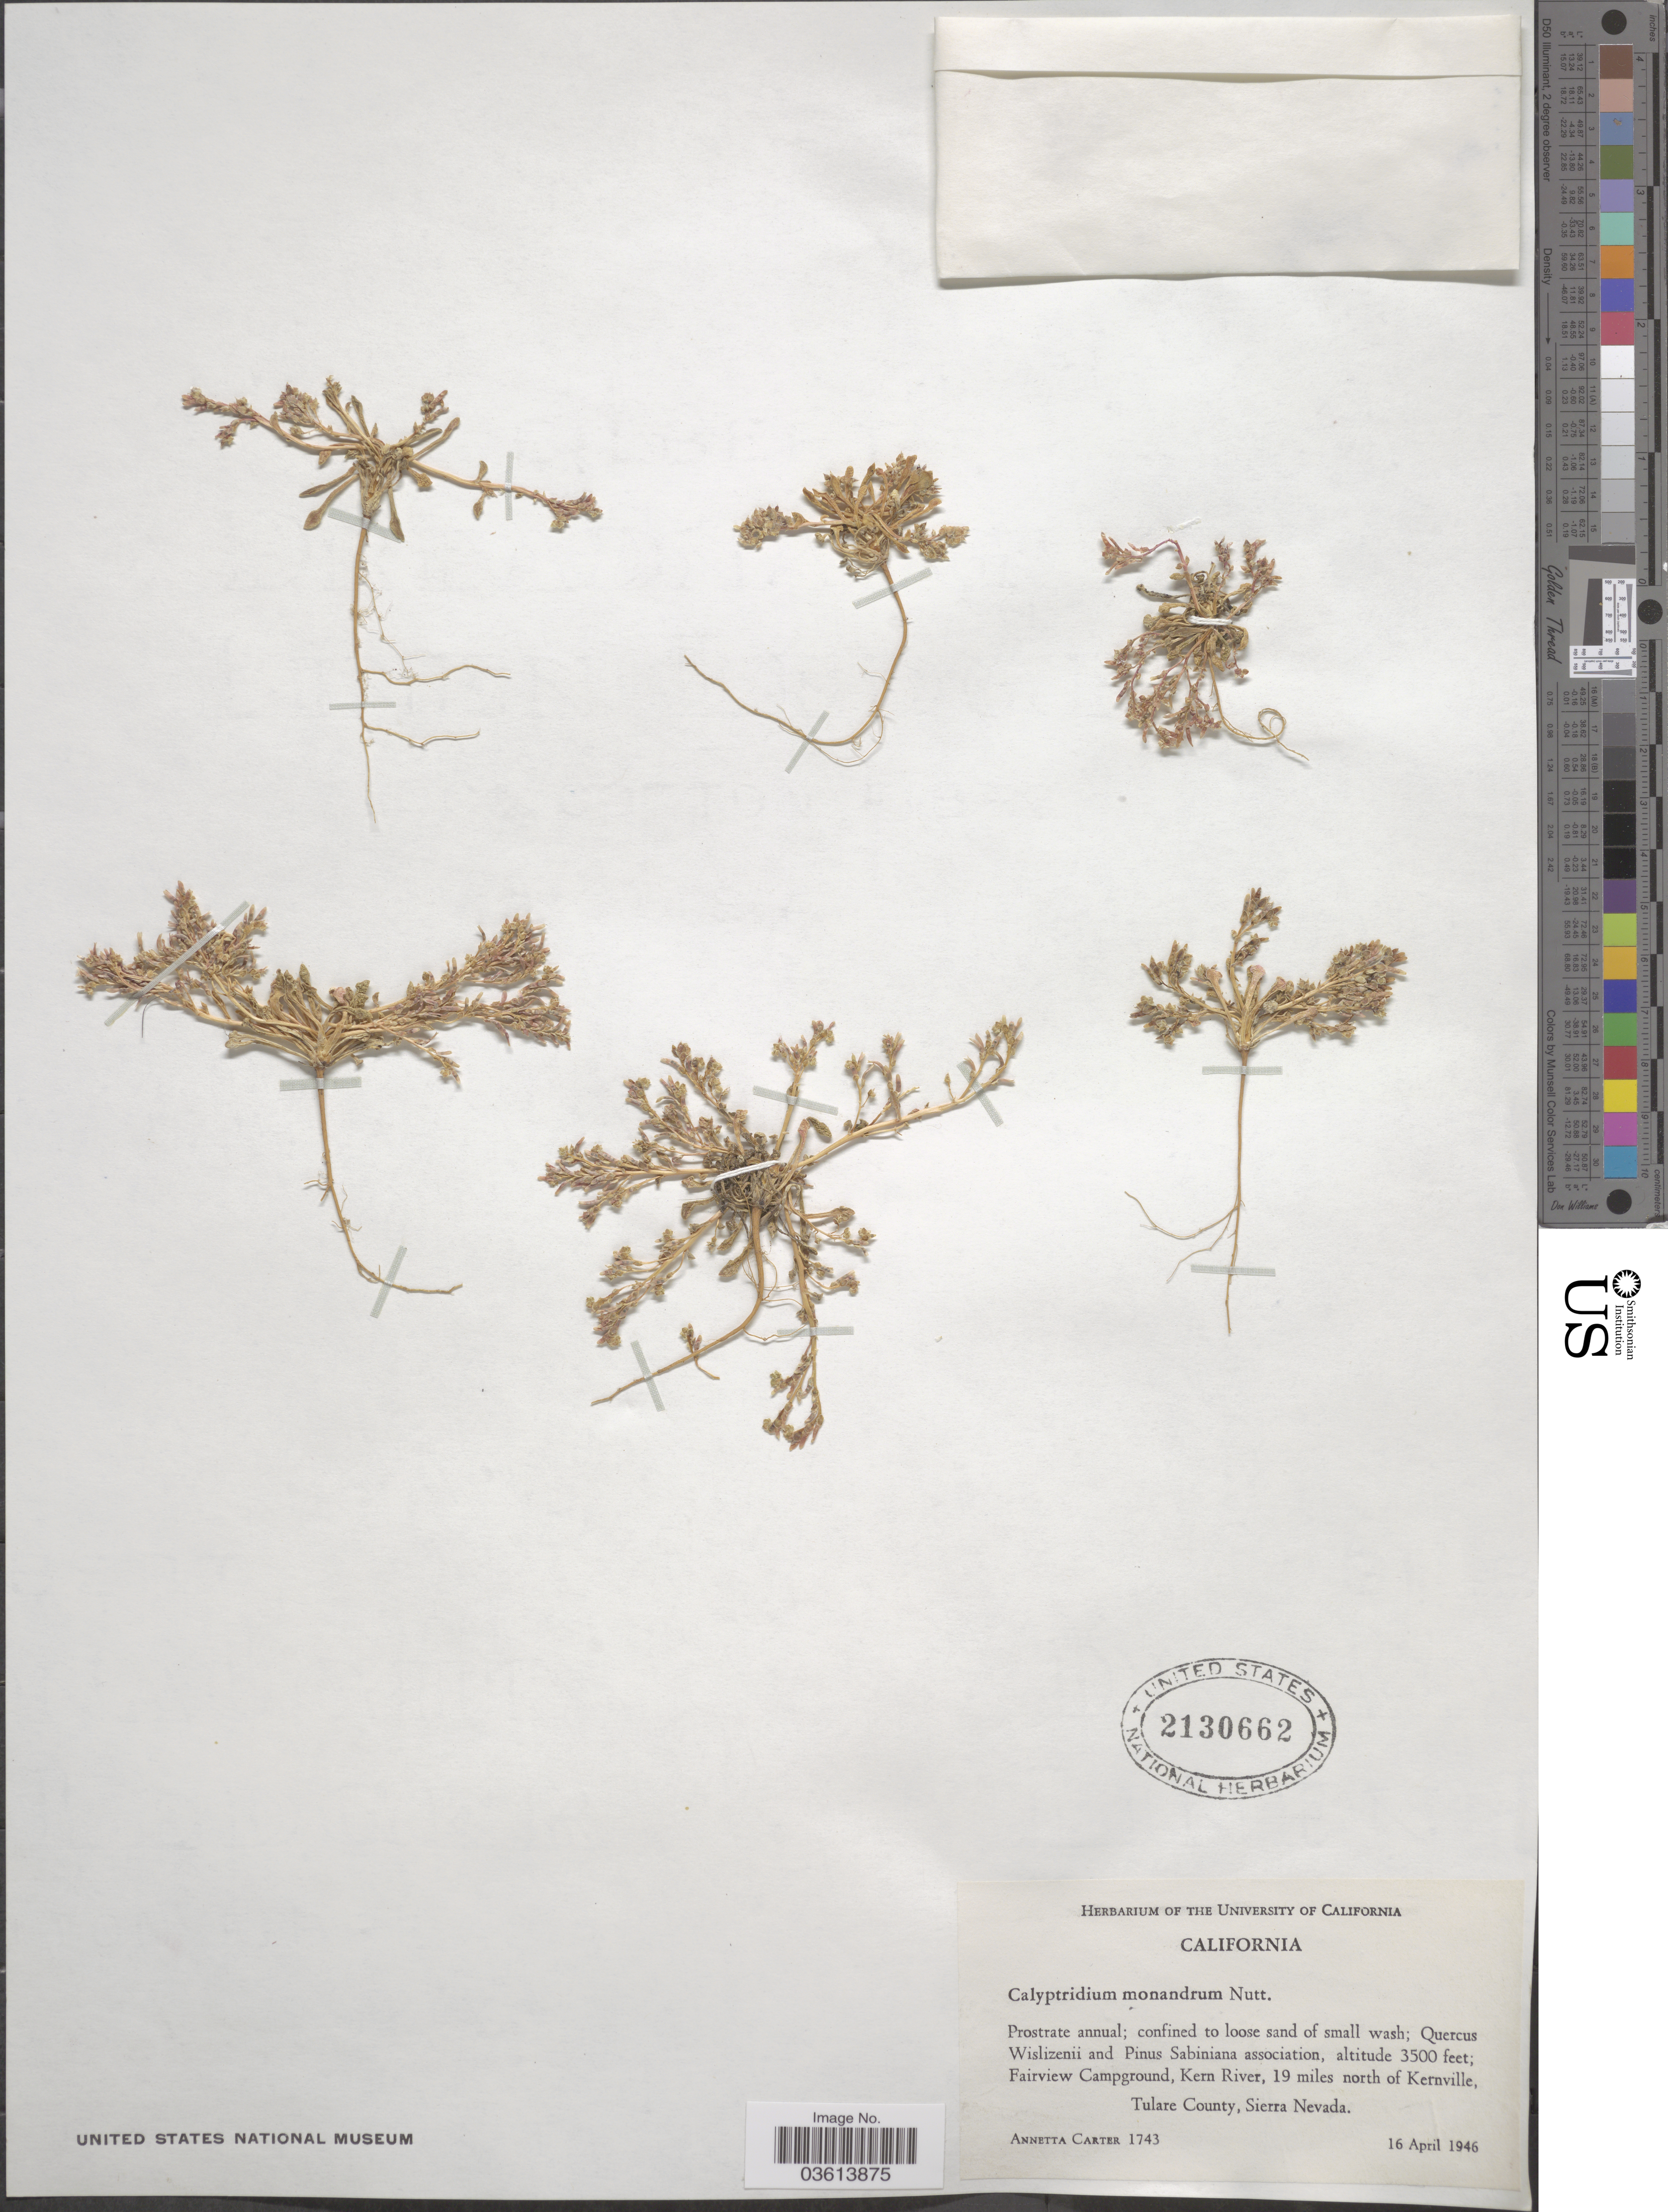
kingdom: Plantae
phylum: Tracheophyta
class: Magnoliopsida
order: Caryophyllales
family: Montiaceae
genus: Calyptridium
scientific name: Calyptridium monandrum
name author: (Nutt.) Nutt.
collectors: A. Carter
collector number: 1743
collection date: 1946-04-16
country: United States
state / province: California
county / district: Tulare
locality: Fairview Campground, Kern River, 19 miles north of Kernville. Tulare County, Sierra Nevada.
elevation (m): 1067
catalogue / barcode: US 2130662